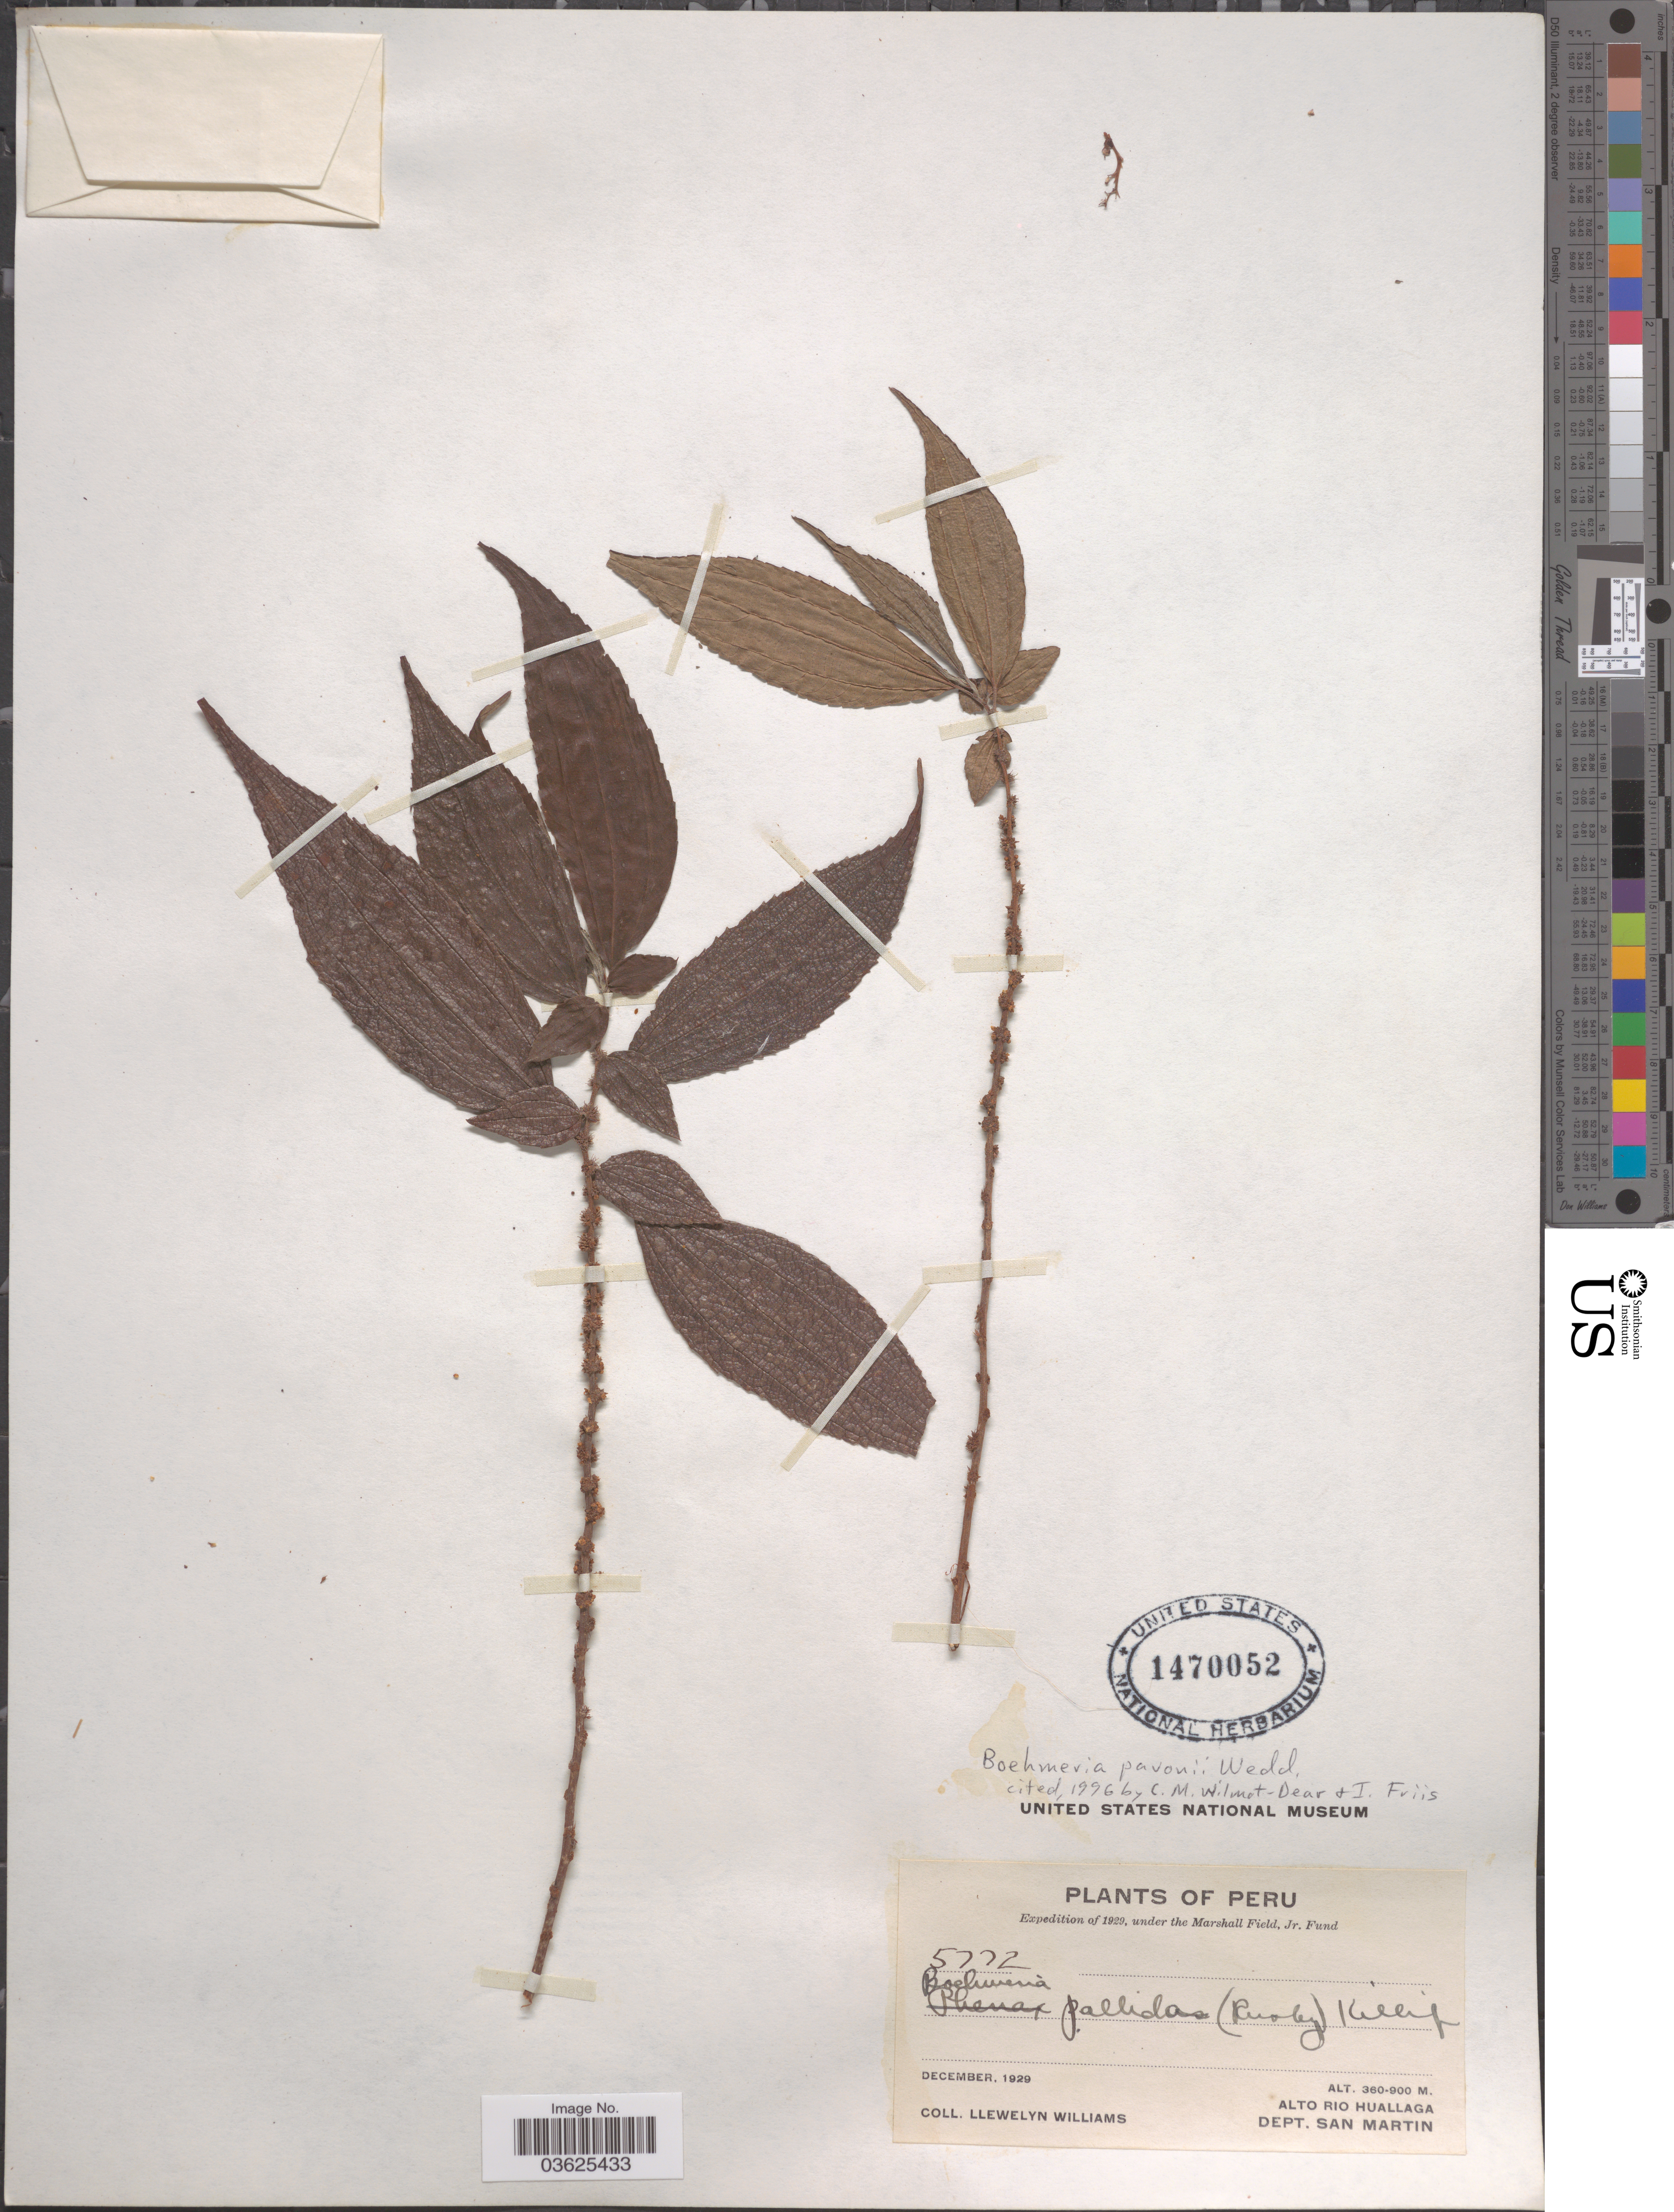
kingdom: Plantae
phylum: Tracheophyta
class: Magnoliopsida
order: Rosales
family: Urticaceae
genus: Boehmeria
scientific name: Boehmeria pavonii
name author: Wedd.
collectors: Ll. Williams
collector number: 5772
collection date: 1929-12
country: Peru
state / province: San Martín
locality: Alto Rio Huallaga. Dept. San Martin.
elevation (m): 360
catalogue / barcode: US 1470052